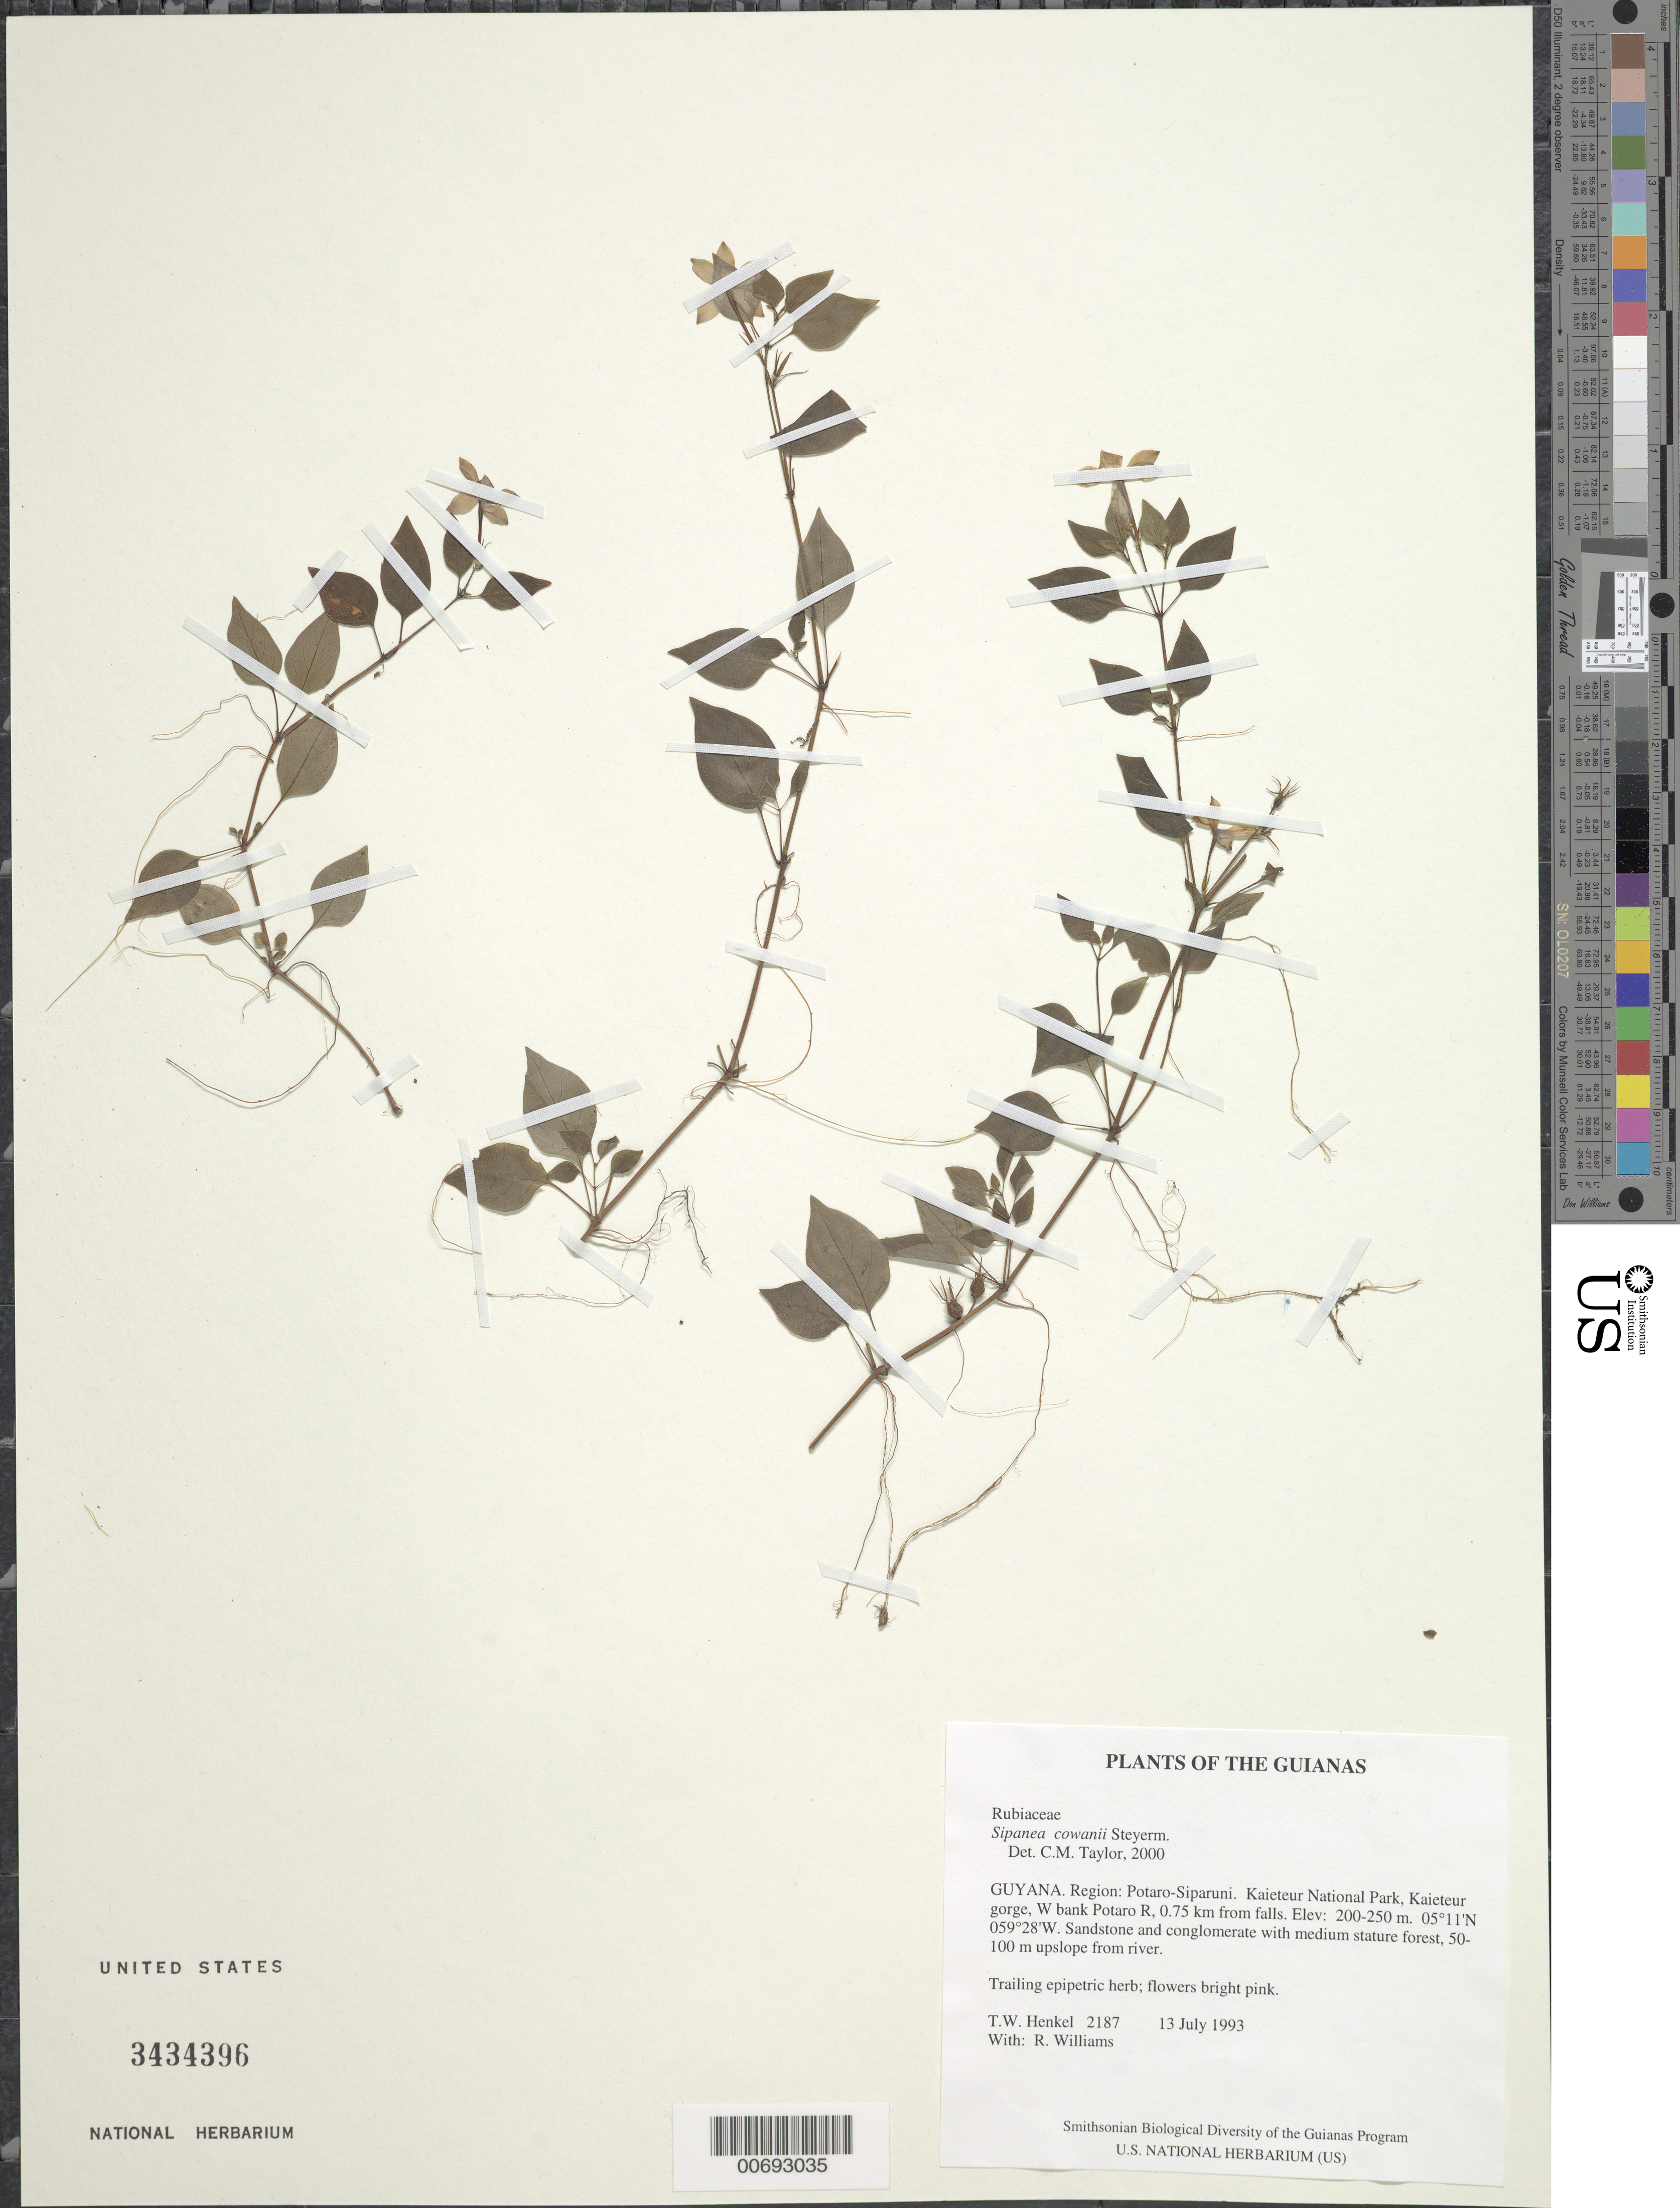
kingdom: Plantae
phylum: Tracheophyta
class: Magnoliopsida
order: Gentianales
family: Rubiaceae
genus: Sipanea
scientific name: Sipanea cowanii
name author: Steyerm.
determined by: Taylor, Charlotte M.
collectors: T. Henkel & R. Williams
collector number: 2187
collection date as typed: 13 July 1993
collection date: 1993-07-13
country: Guyana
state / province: Potaro-Siparuni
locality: Kaieteur National Park, Kaieteur gorge, W bank Potaro R, 0.75 km from falls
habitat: Sandstone and conglomerate with medium stature forest, 50-100 m upslope from river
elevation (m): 200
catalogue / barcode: US 3434396